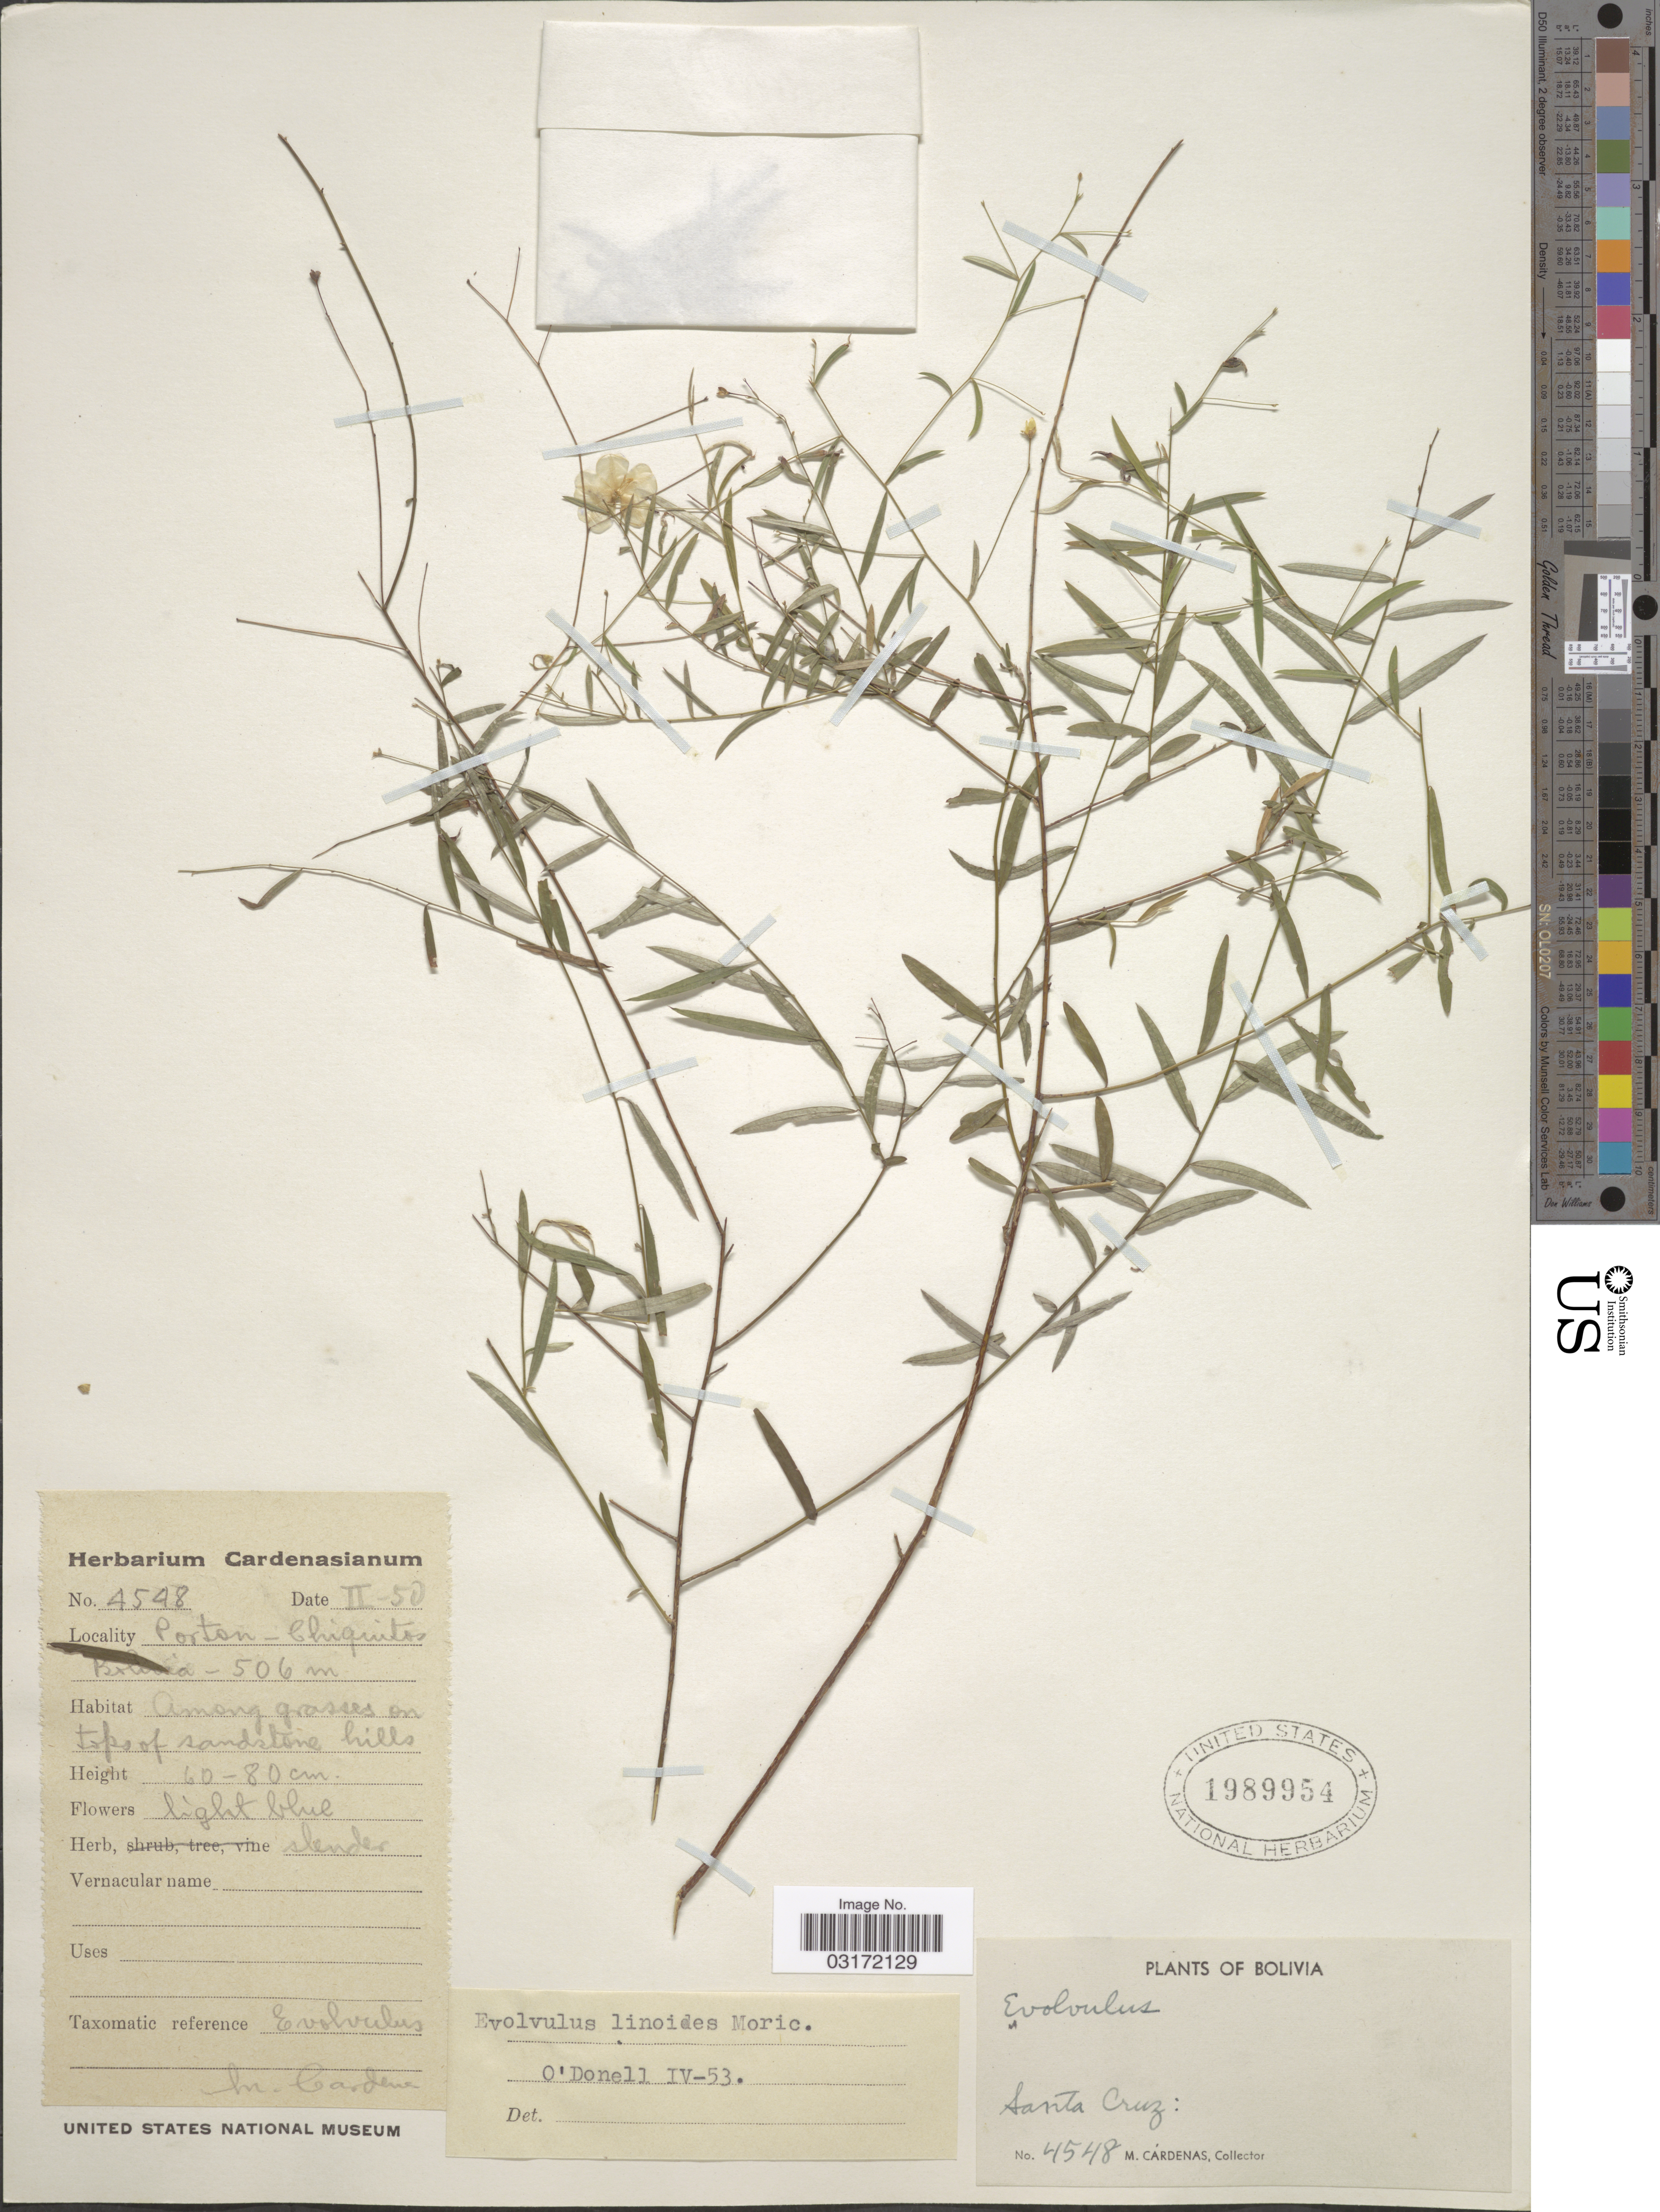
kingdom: Plantae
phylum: Tracheophyta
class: Magnoliopsida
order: Solanales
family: Convolvulaceae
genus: Evolvulus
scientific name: Evolvulus linoides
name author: Moric.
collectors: M. Cárdenas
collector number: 4548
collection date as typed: Transcribed d/m/y: /2/50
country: Bolivia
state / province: Santa Cruz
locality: Porton. Chiquitos.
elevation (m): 506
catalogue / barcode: US 1989954